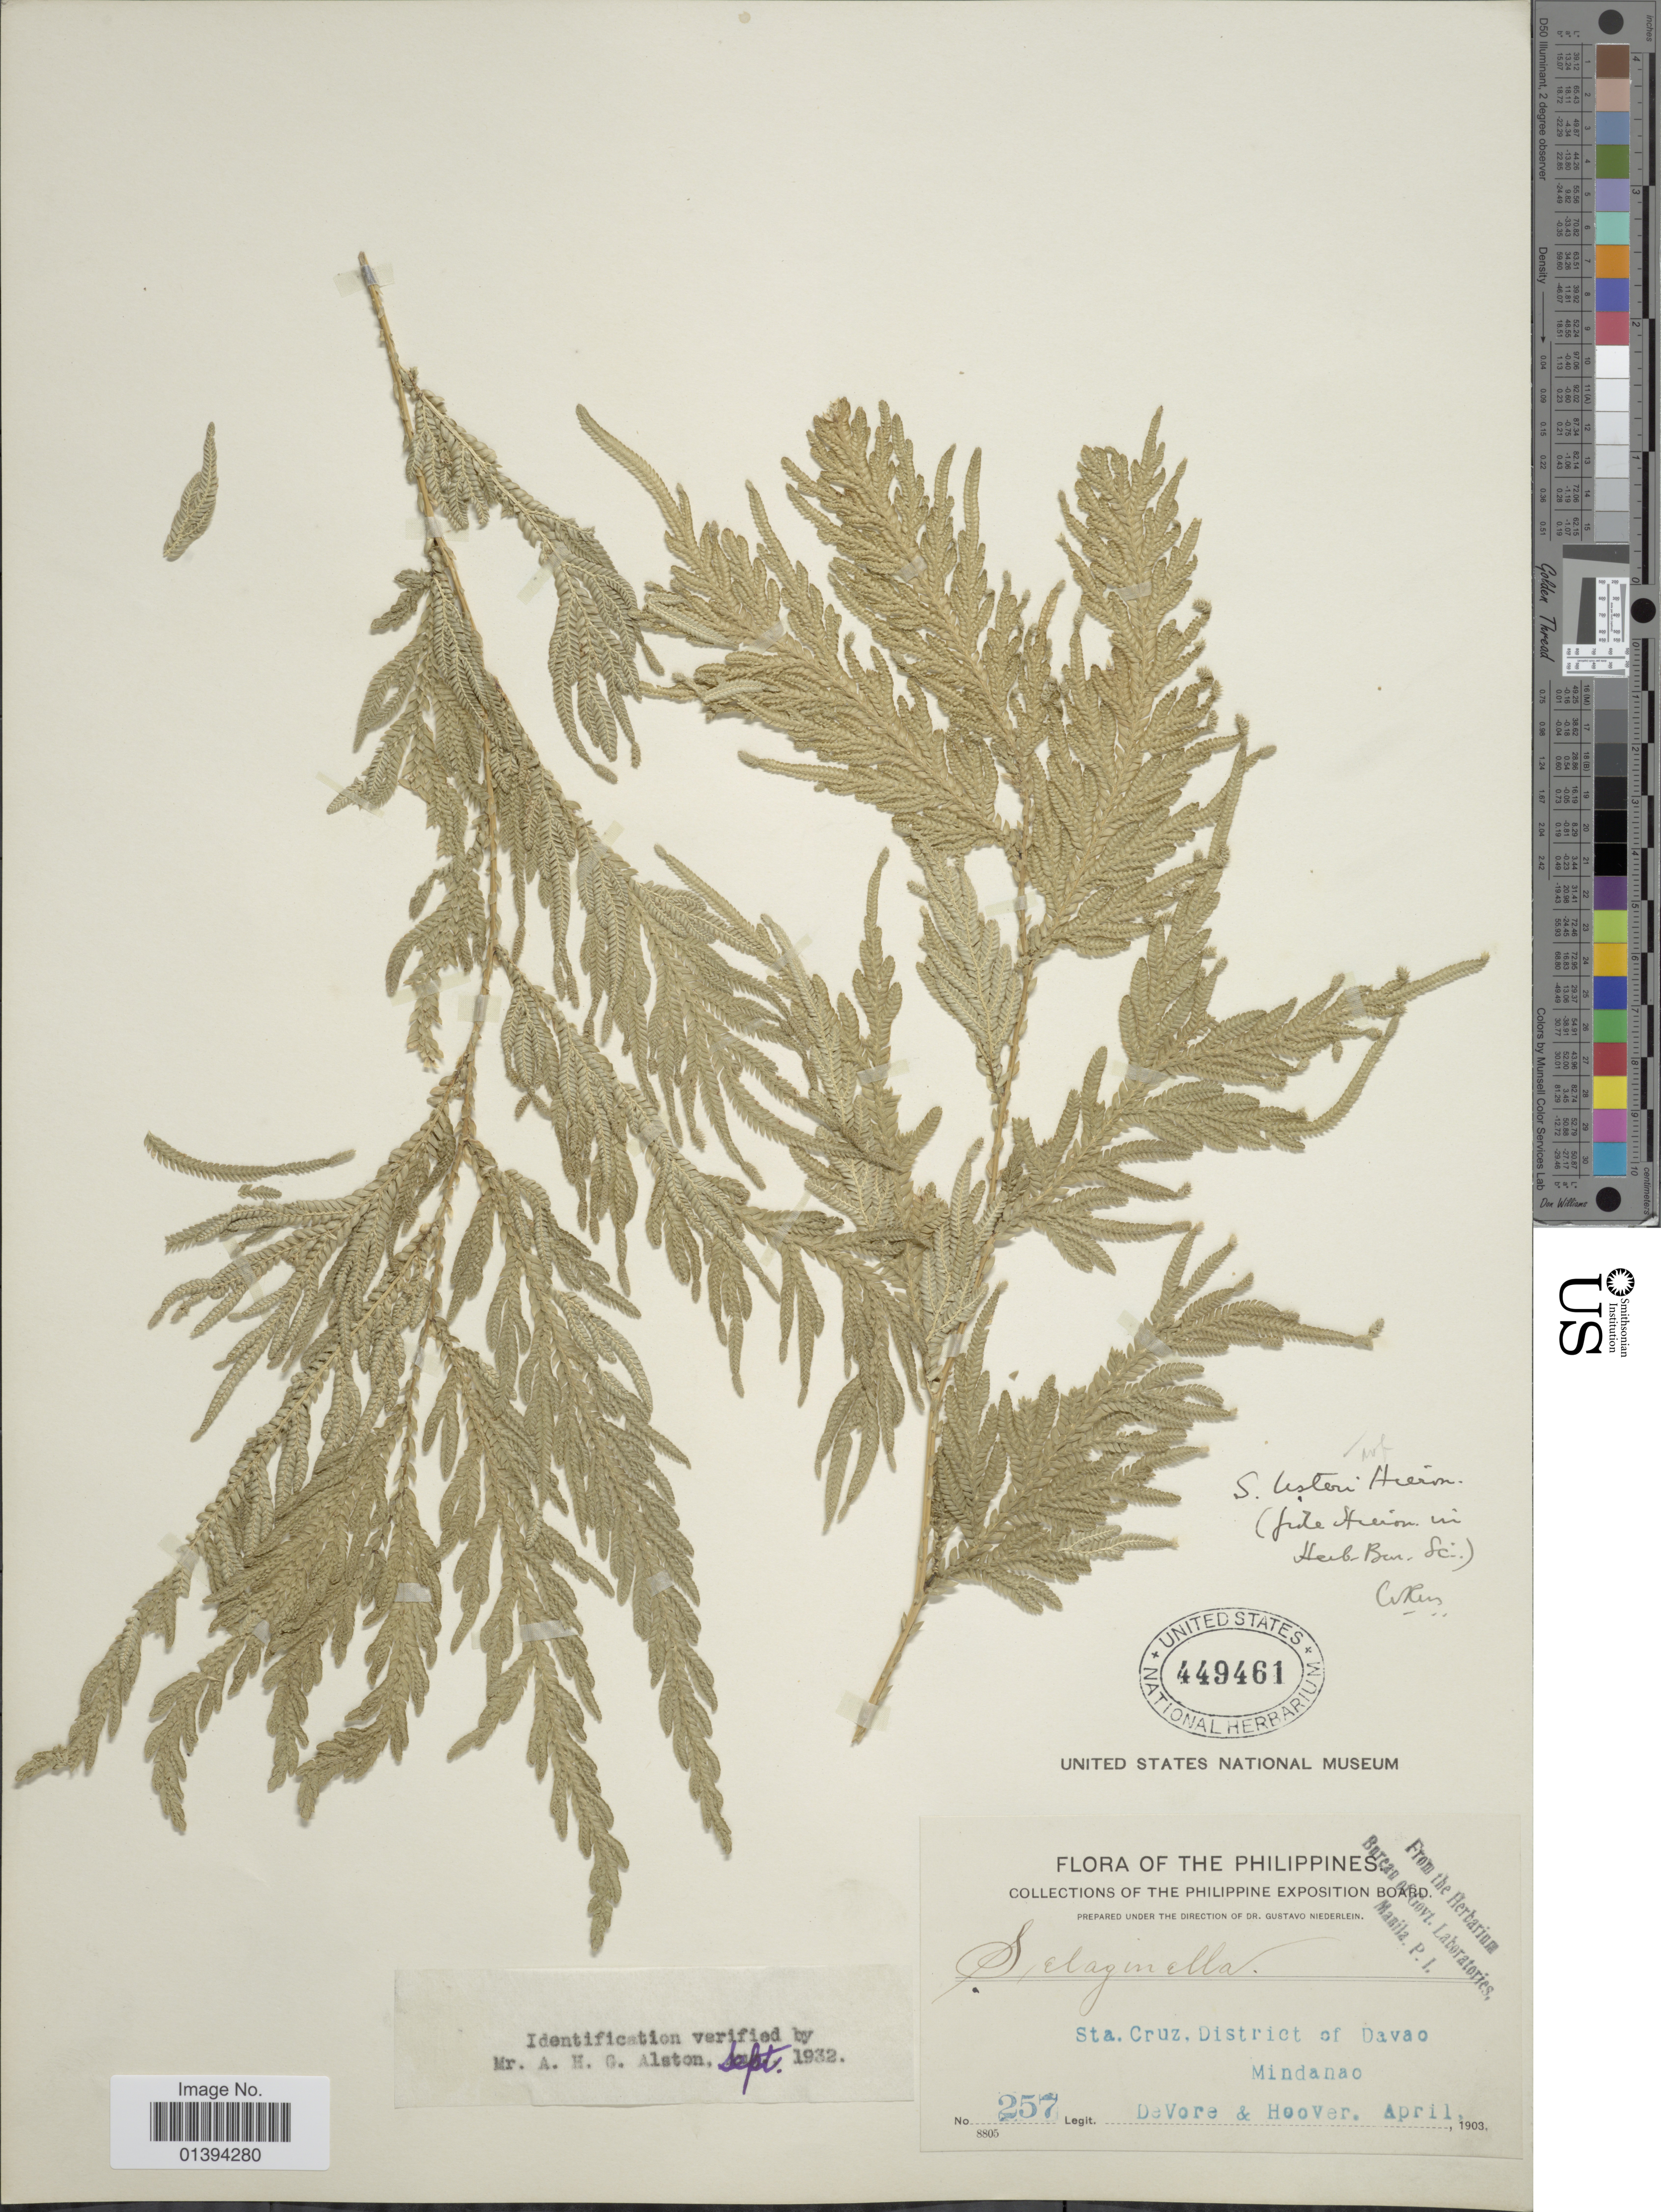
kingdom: Plantae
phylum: Tracheophyta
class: Lycopodiopsida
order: Selaginellales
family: Selaginellaceae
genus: Selaginella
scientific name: Selaginella usterii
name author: Hieron.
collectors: -. DeVore & -- Hoover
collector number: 257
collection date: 1903-04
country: Philippines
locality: Sta. Cruz. District of Davao, Mindanao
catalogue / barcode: US 449461